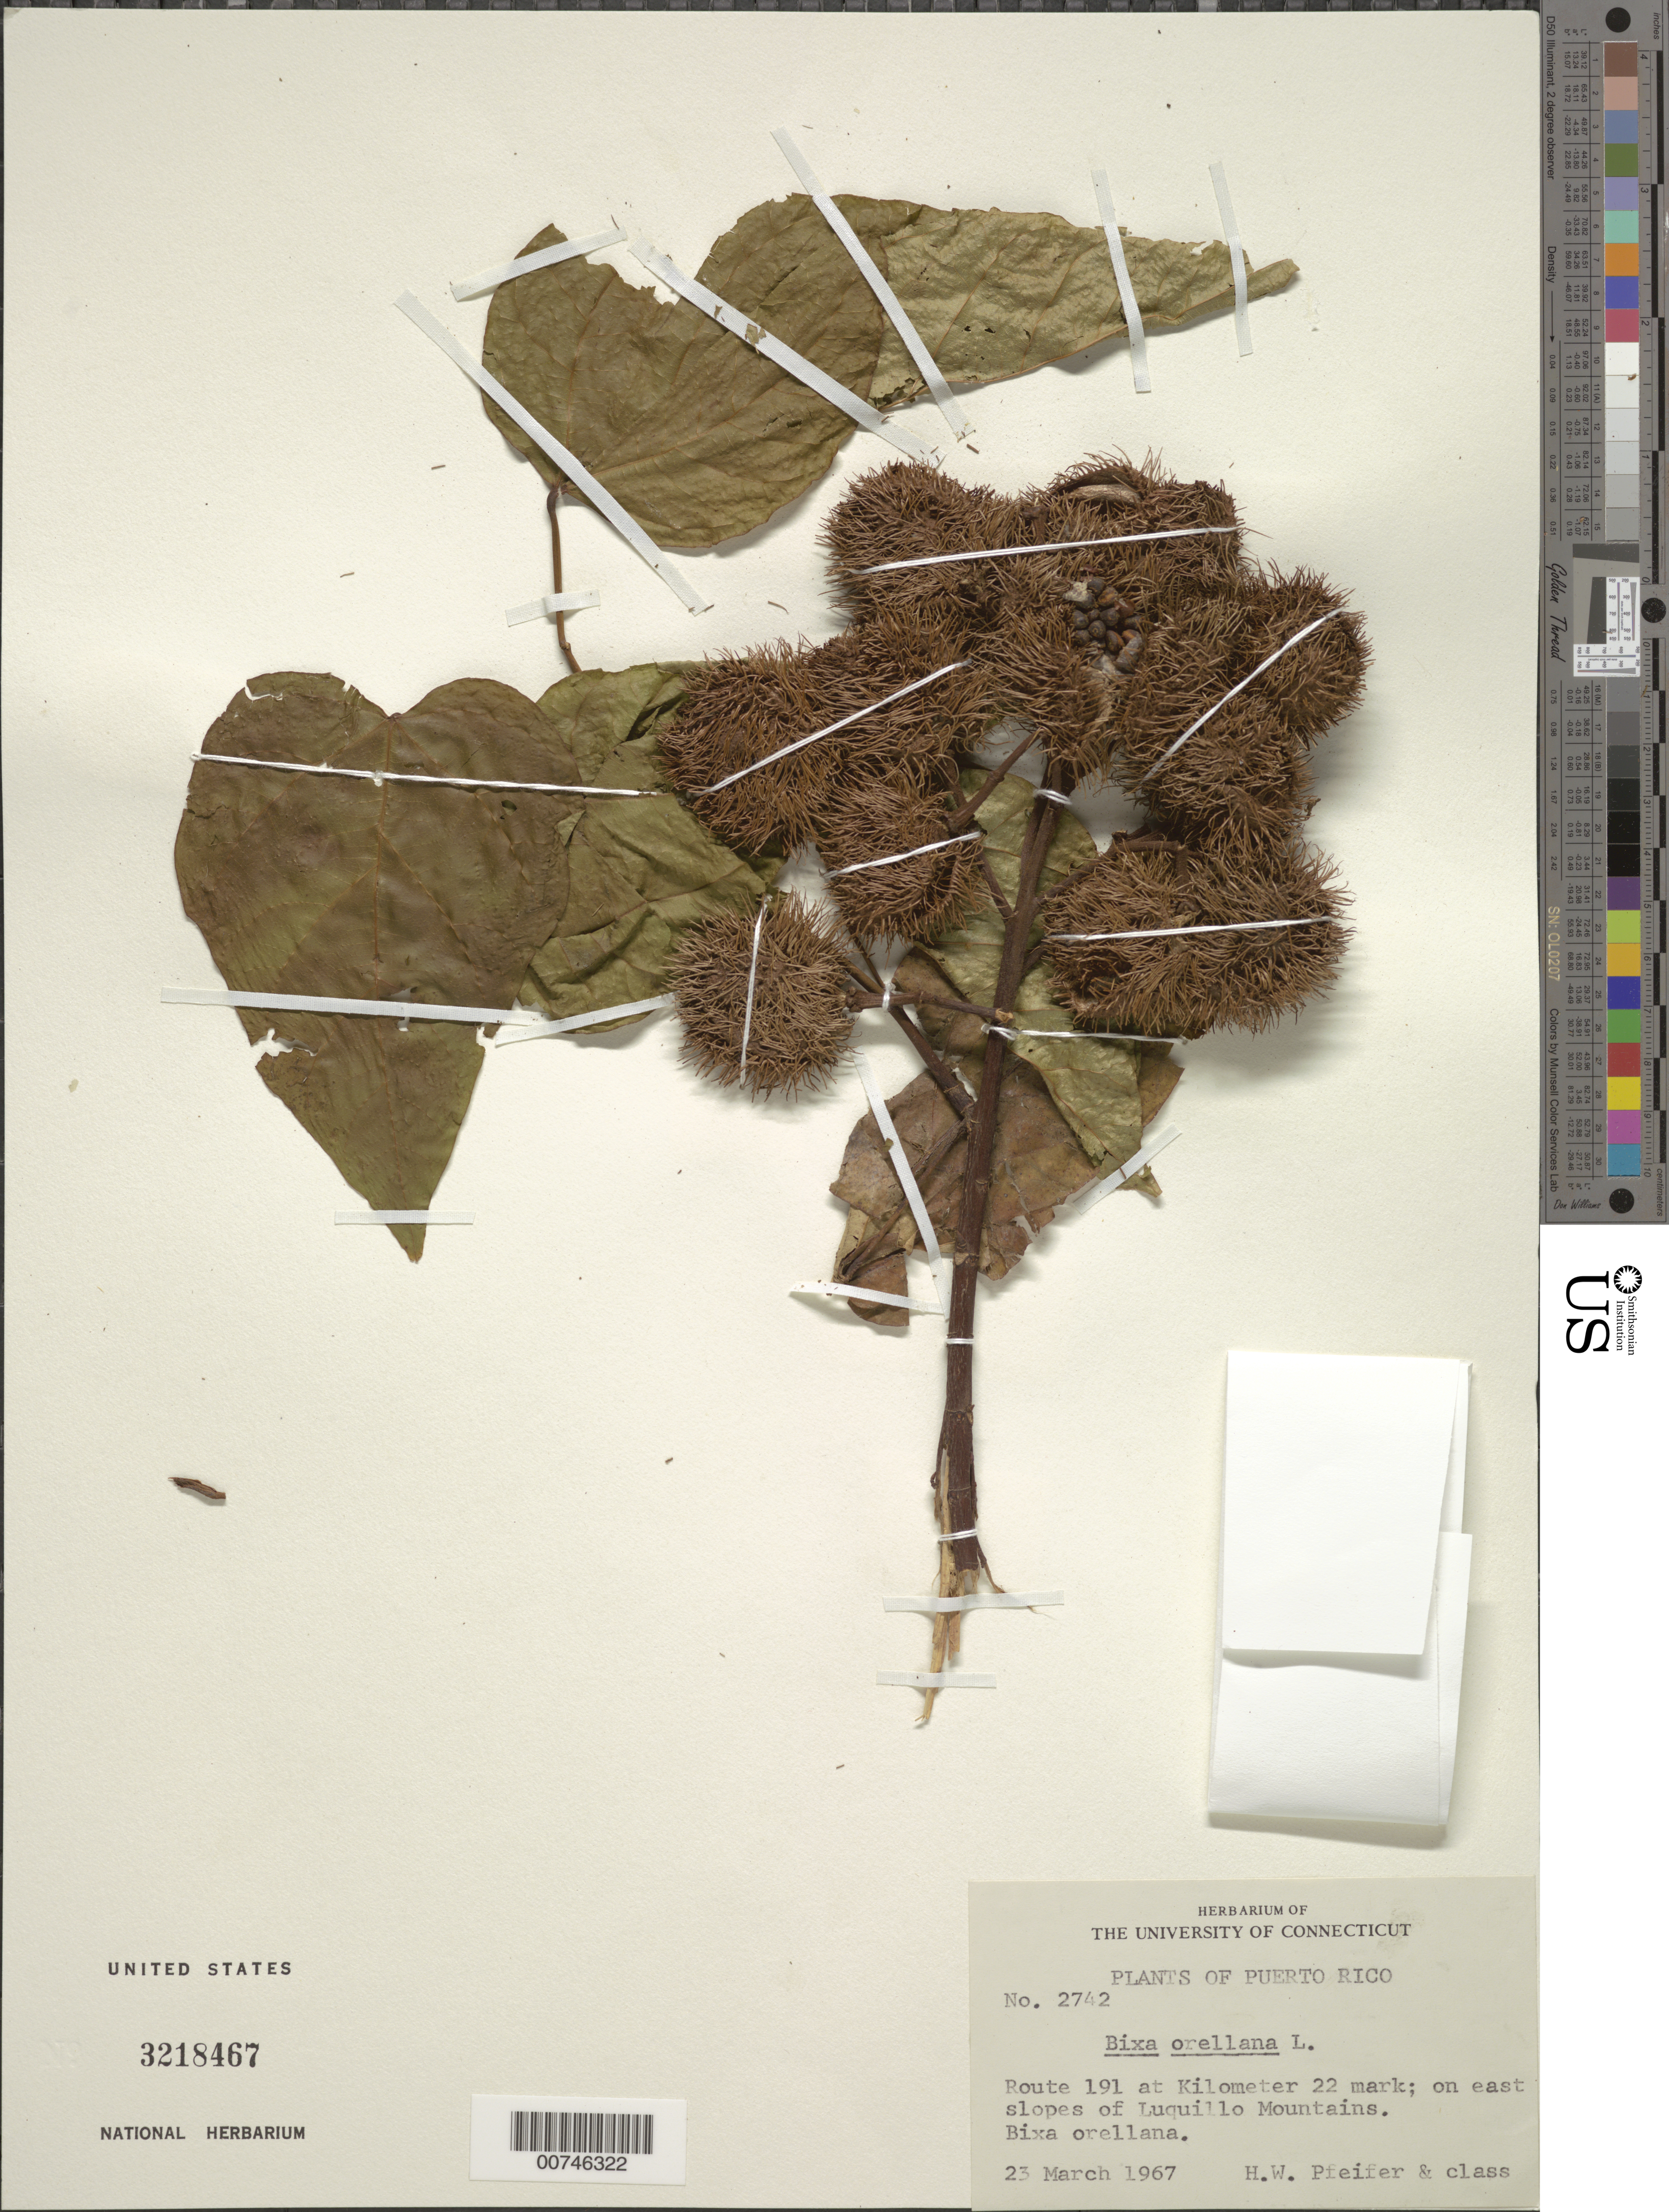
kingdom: Plantae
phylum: Tracheophyta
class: Magnoliopsida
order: Malvales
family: Bixaceae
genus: Bixa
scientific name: Bixa orellana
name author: L.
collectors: H. W. Pfeifer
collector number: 2742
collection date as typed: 23 Mar 1967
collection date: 1967-03-23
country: Puerto Rico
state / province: Luquillo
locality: Rt 191 at kilometer 22 mark; on east slopes of Luquillo Mountains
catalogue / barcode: US 3218467